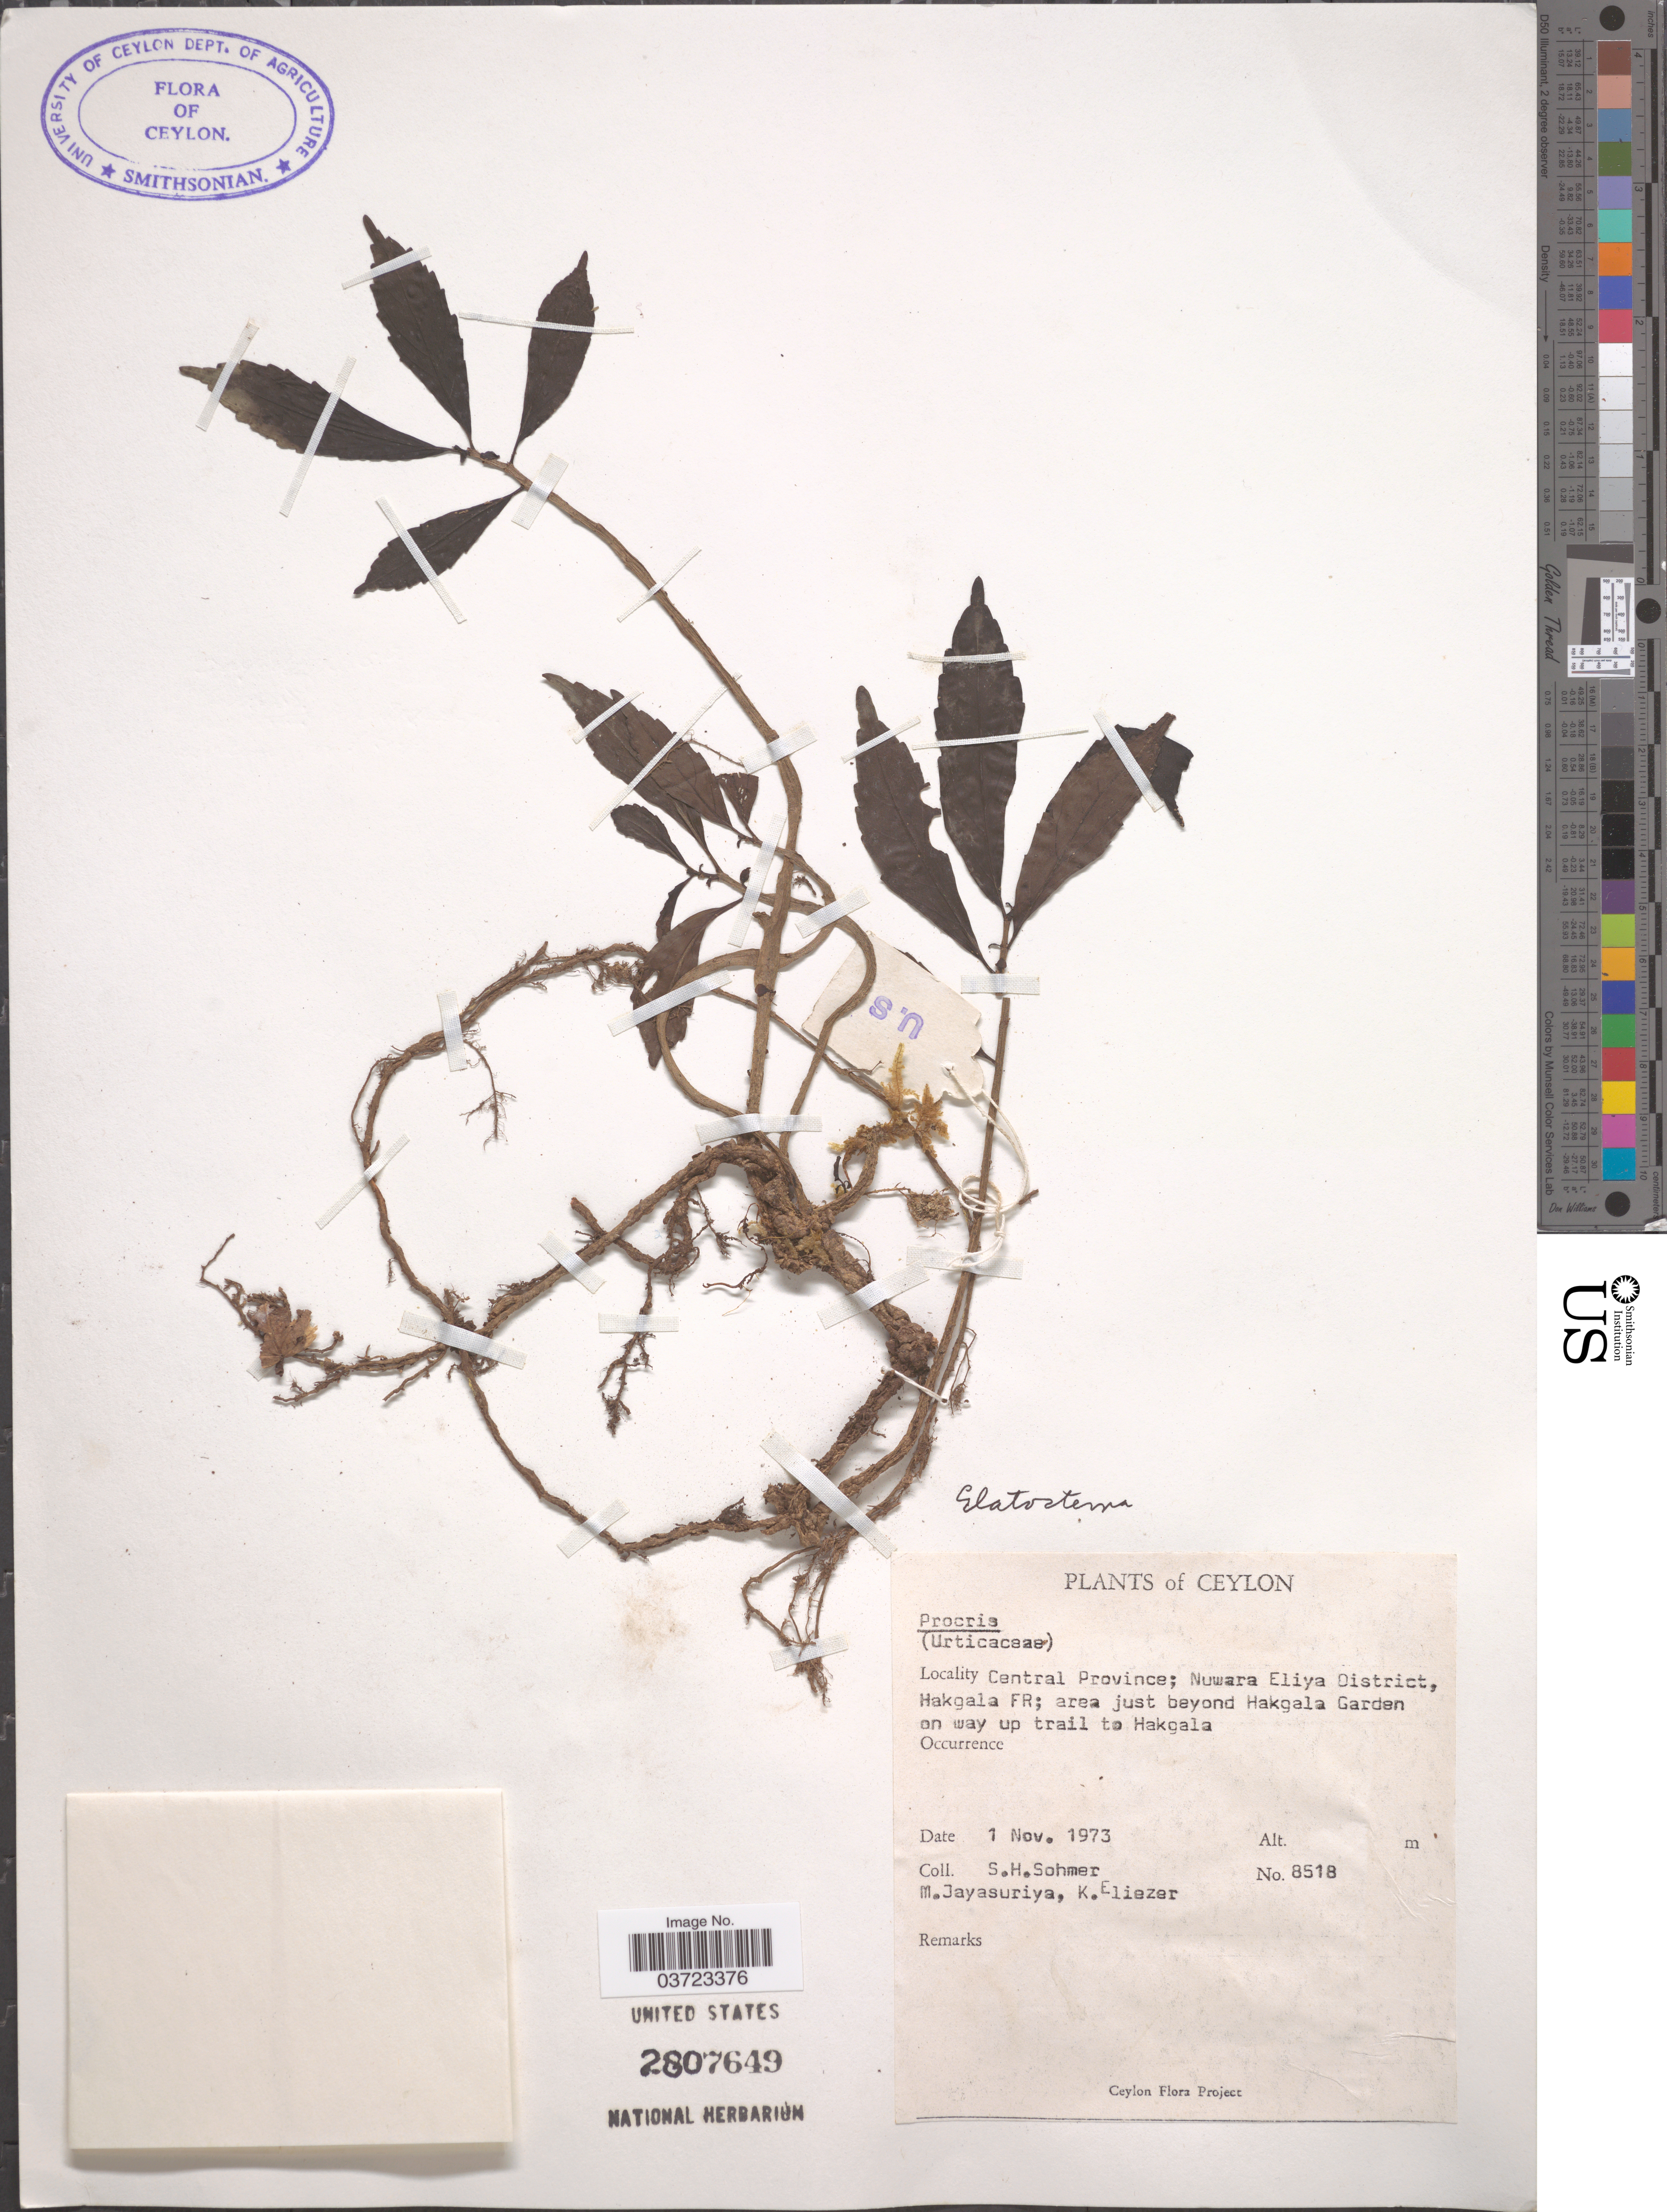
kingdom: Plantae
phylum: Tracheophyta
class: Magnoliopsida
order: Rosales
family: Urticaceae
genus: Elatostema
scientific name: Elatostema sp.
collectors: S. H. Sohmer, M. Jayasuriya & K. Eliezer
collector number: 8518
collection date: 1973-11-01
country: Sri Lanka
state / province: Central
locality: Ceylon. Central Province; Nuwara Eliya District, Hakgala FR; area just beyond Hakgala Garden on way up trail to Hakgala.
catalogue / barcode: US 2807649